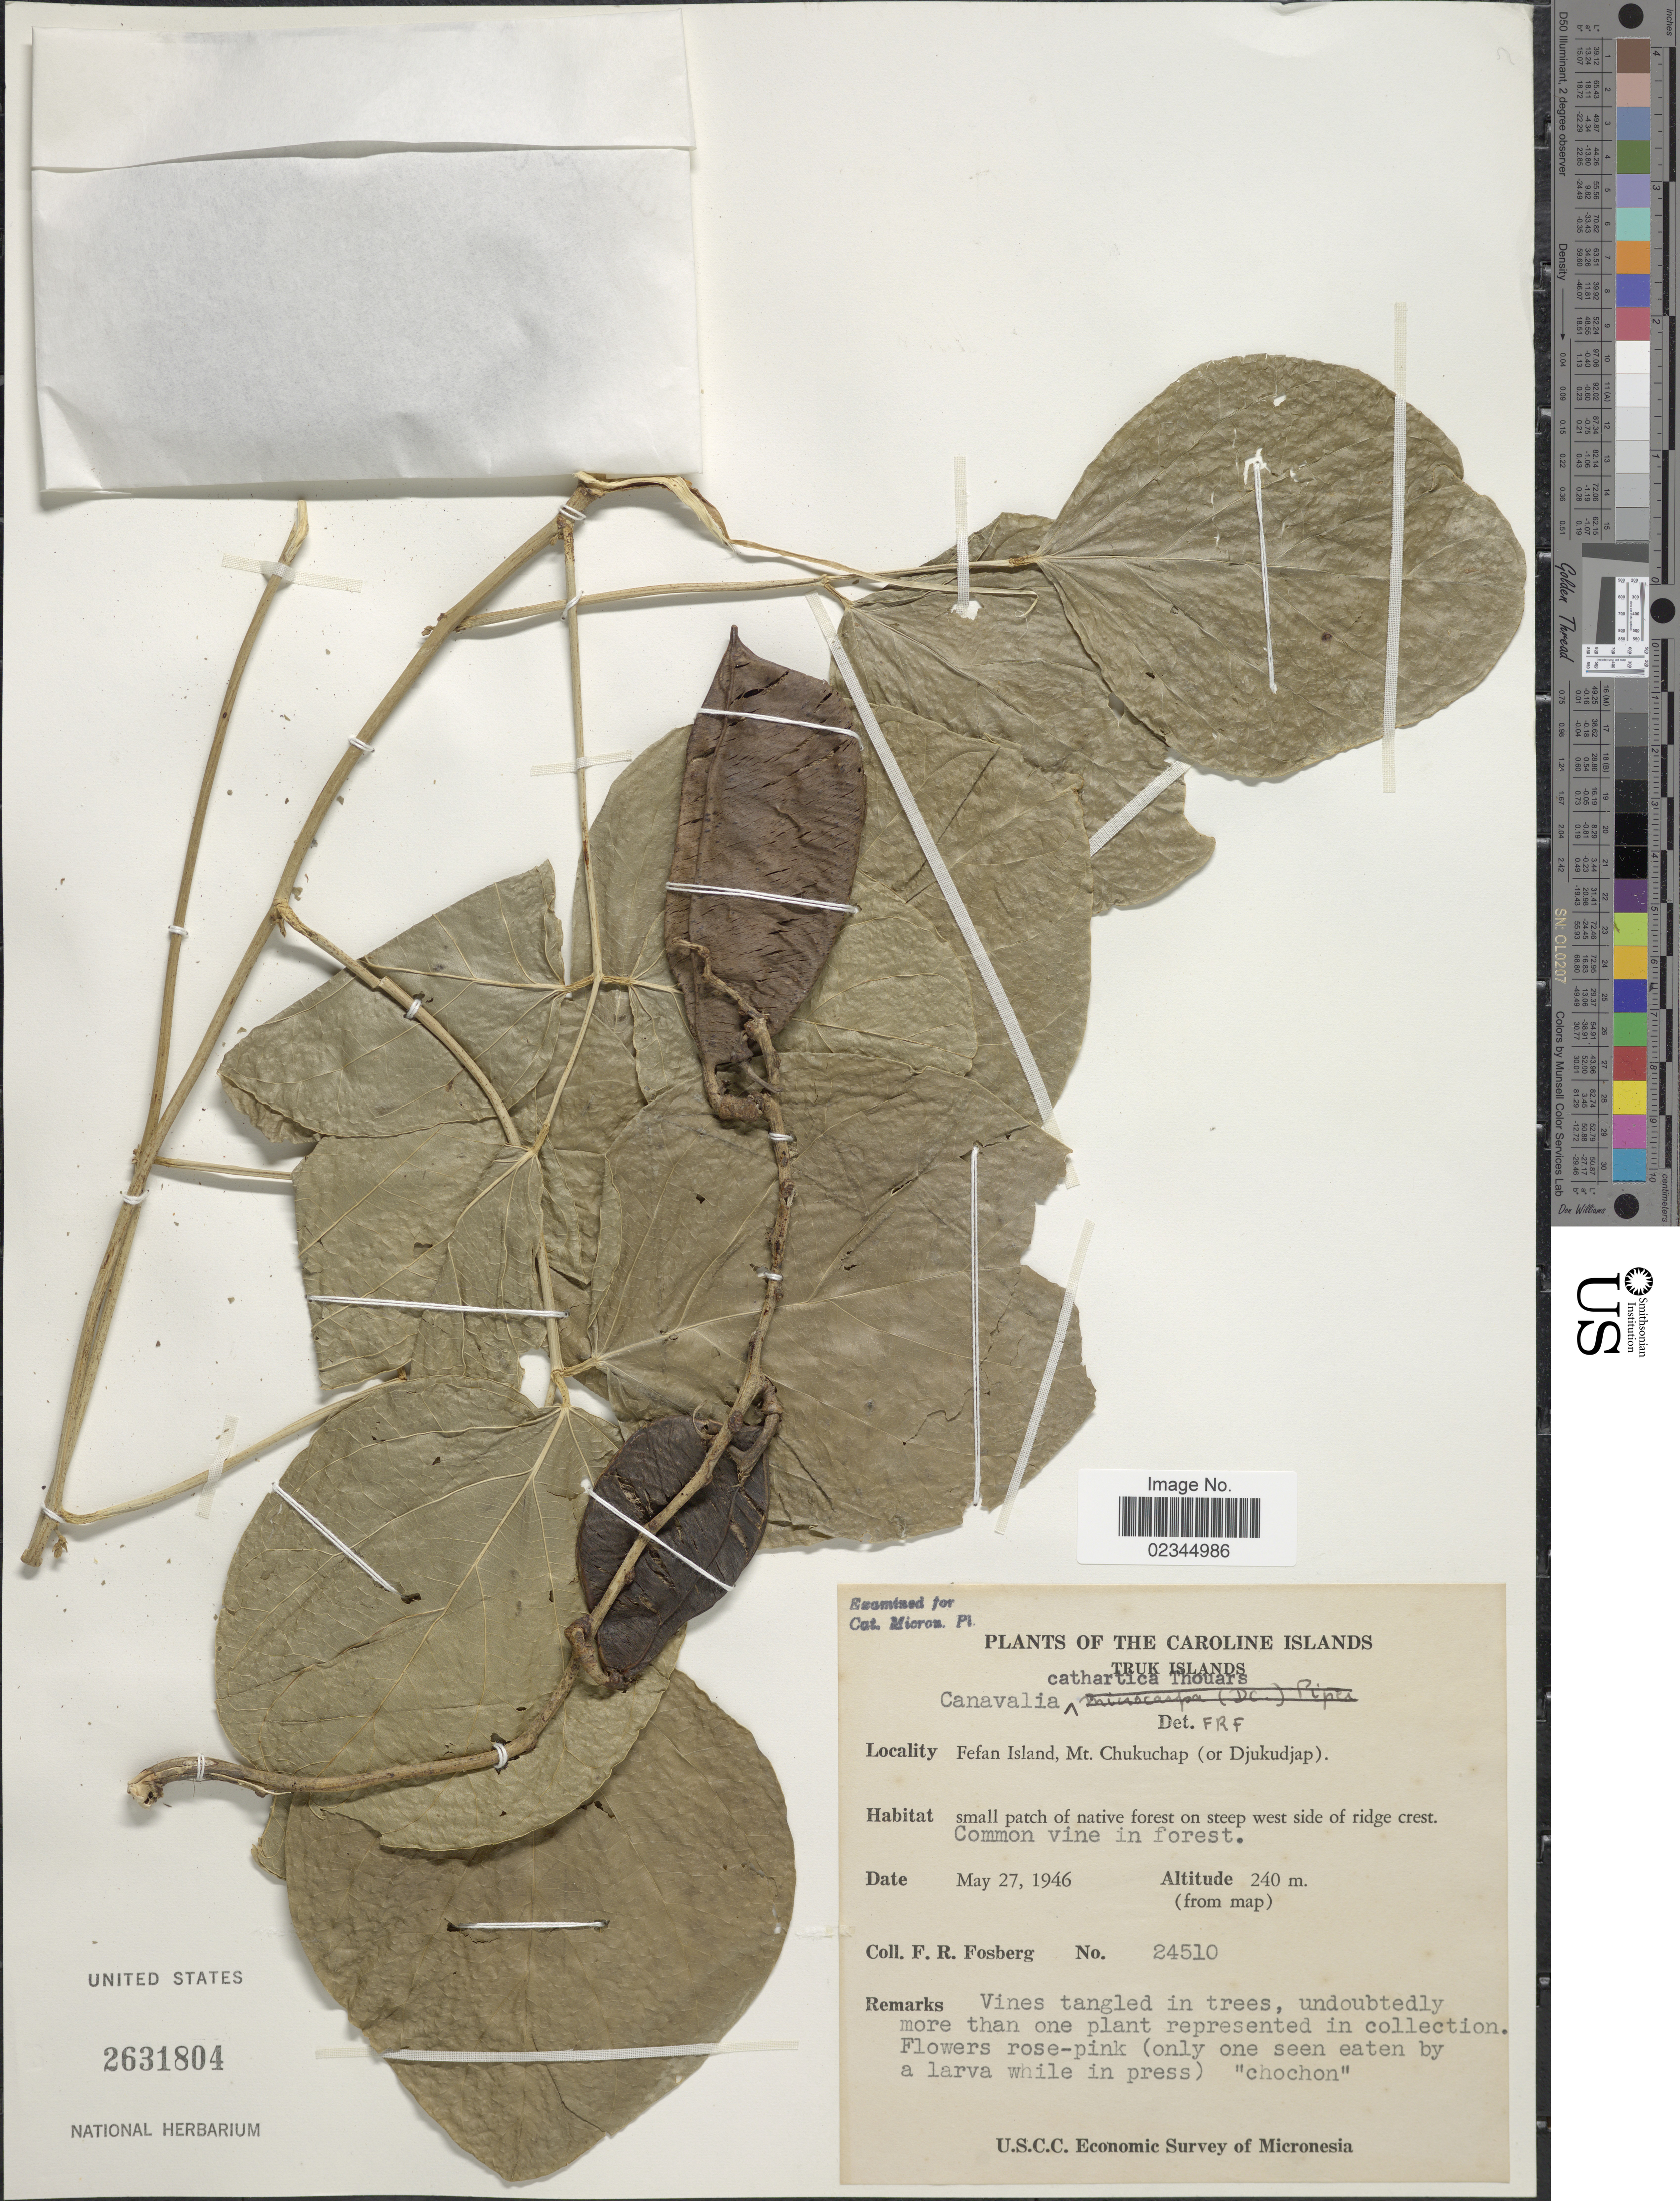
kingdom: Plantae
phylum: Tracheophyta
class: Magnoliopsida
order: Fabales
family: Fabaceae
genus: Canavalia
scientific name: Canavalia cathartica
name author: Thouars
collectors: F. R. Fosberg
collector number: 24510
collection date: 1946-05-27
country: Micronesia, Federated States of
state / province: Truk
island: Fefan [Fefen]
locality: The Caroline Islands, Fefan Island, Mt. Chukuchap (or Djukudjap)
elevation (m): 240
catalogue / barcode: US 2631804